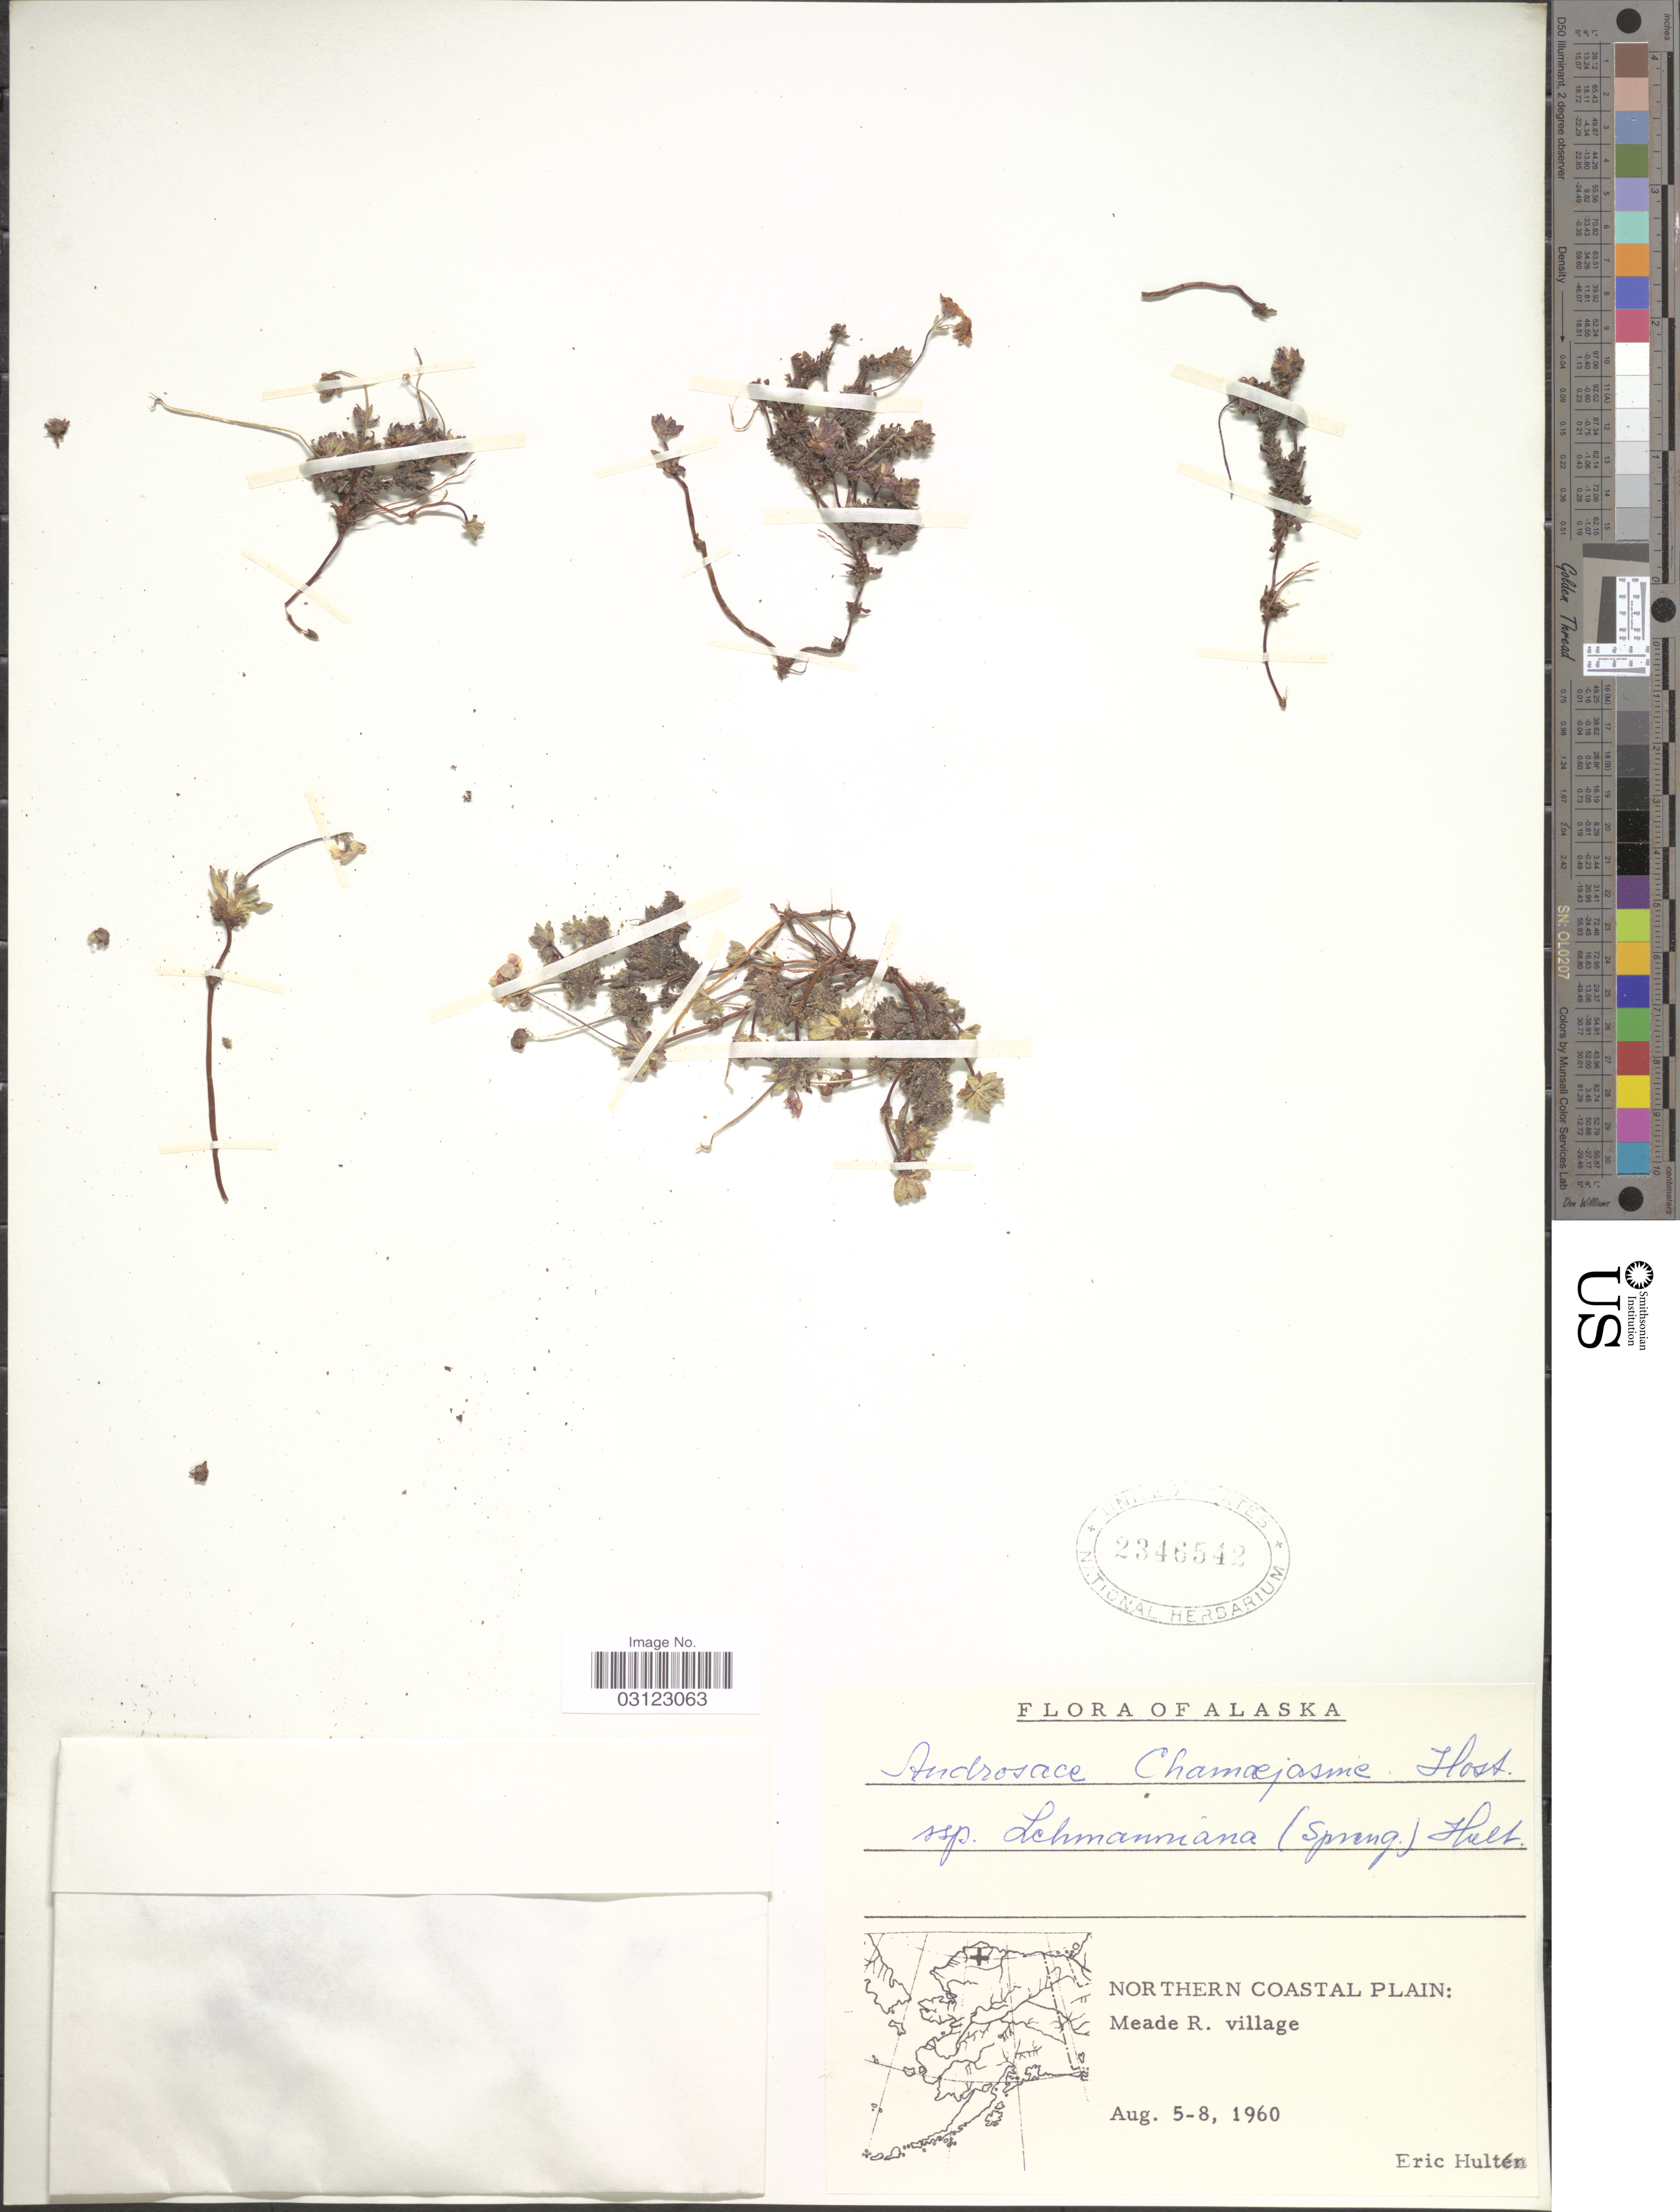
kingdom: Plantae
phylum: Tracheophyta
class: Magnoliopsida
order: Ericales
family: Primulaceae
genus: Androsace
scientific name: Androsace chamaejasme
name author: Wulfen ex Host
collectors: E. G. Hultén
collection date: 1960-08-05/1960-08-08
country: United States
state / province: Alaska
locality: Northern Coastal Plain: Meade R. village.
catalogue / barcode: US 2346542